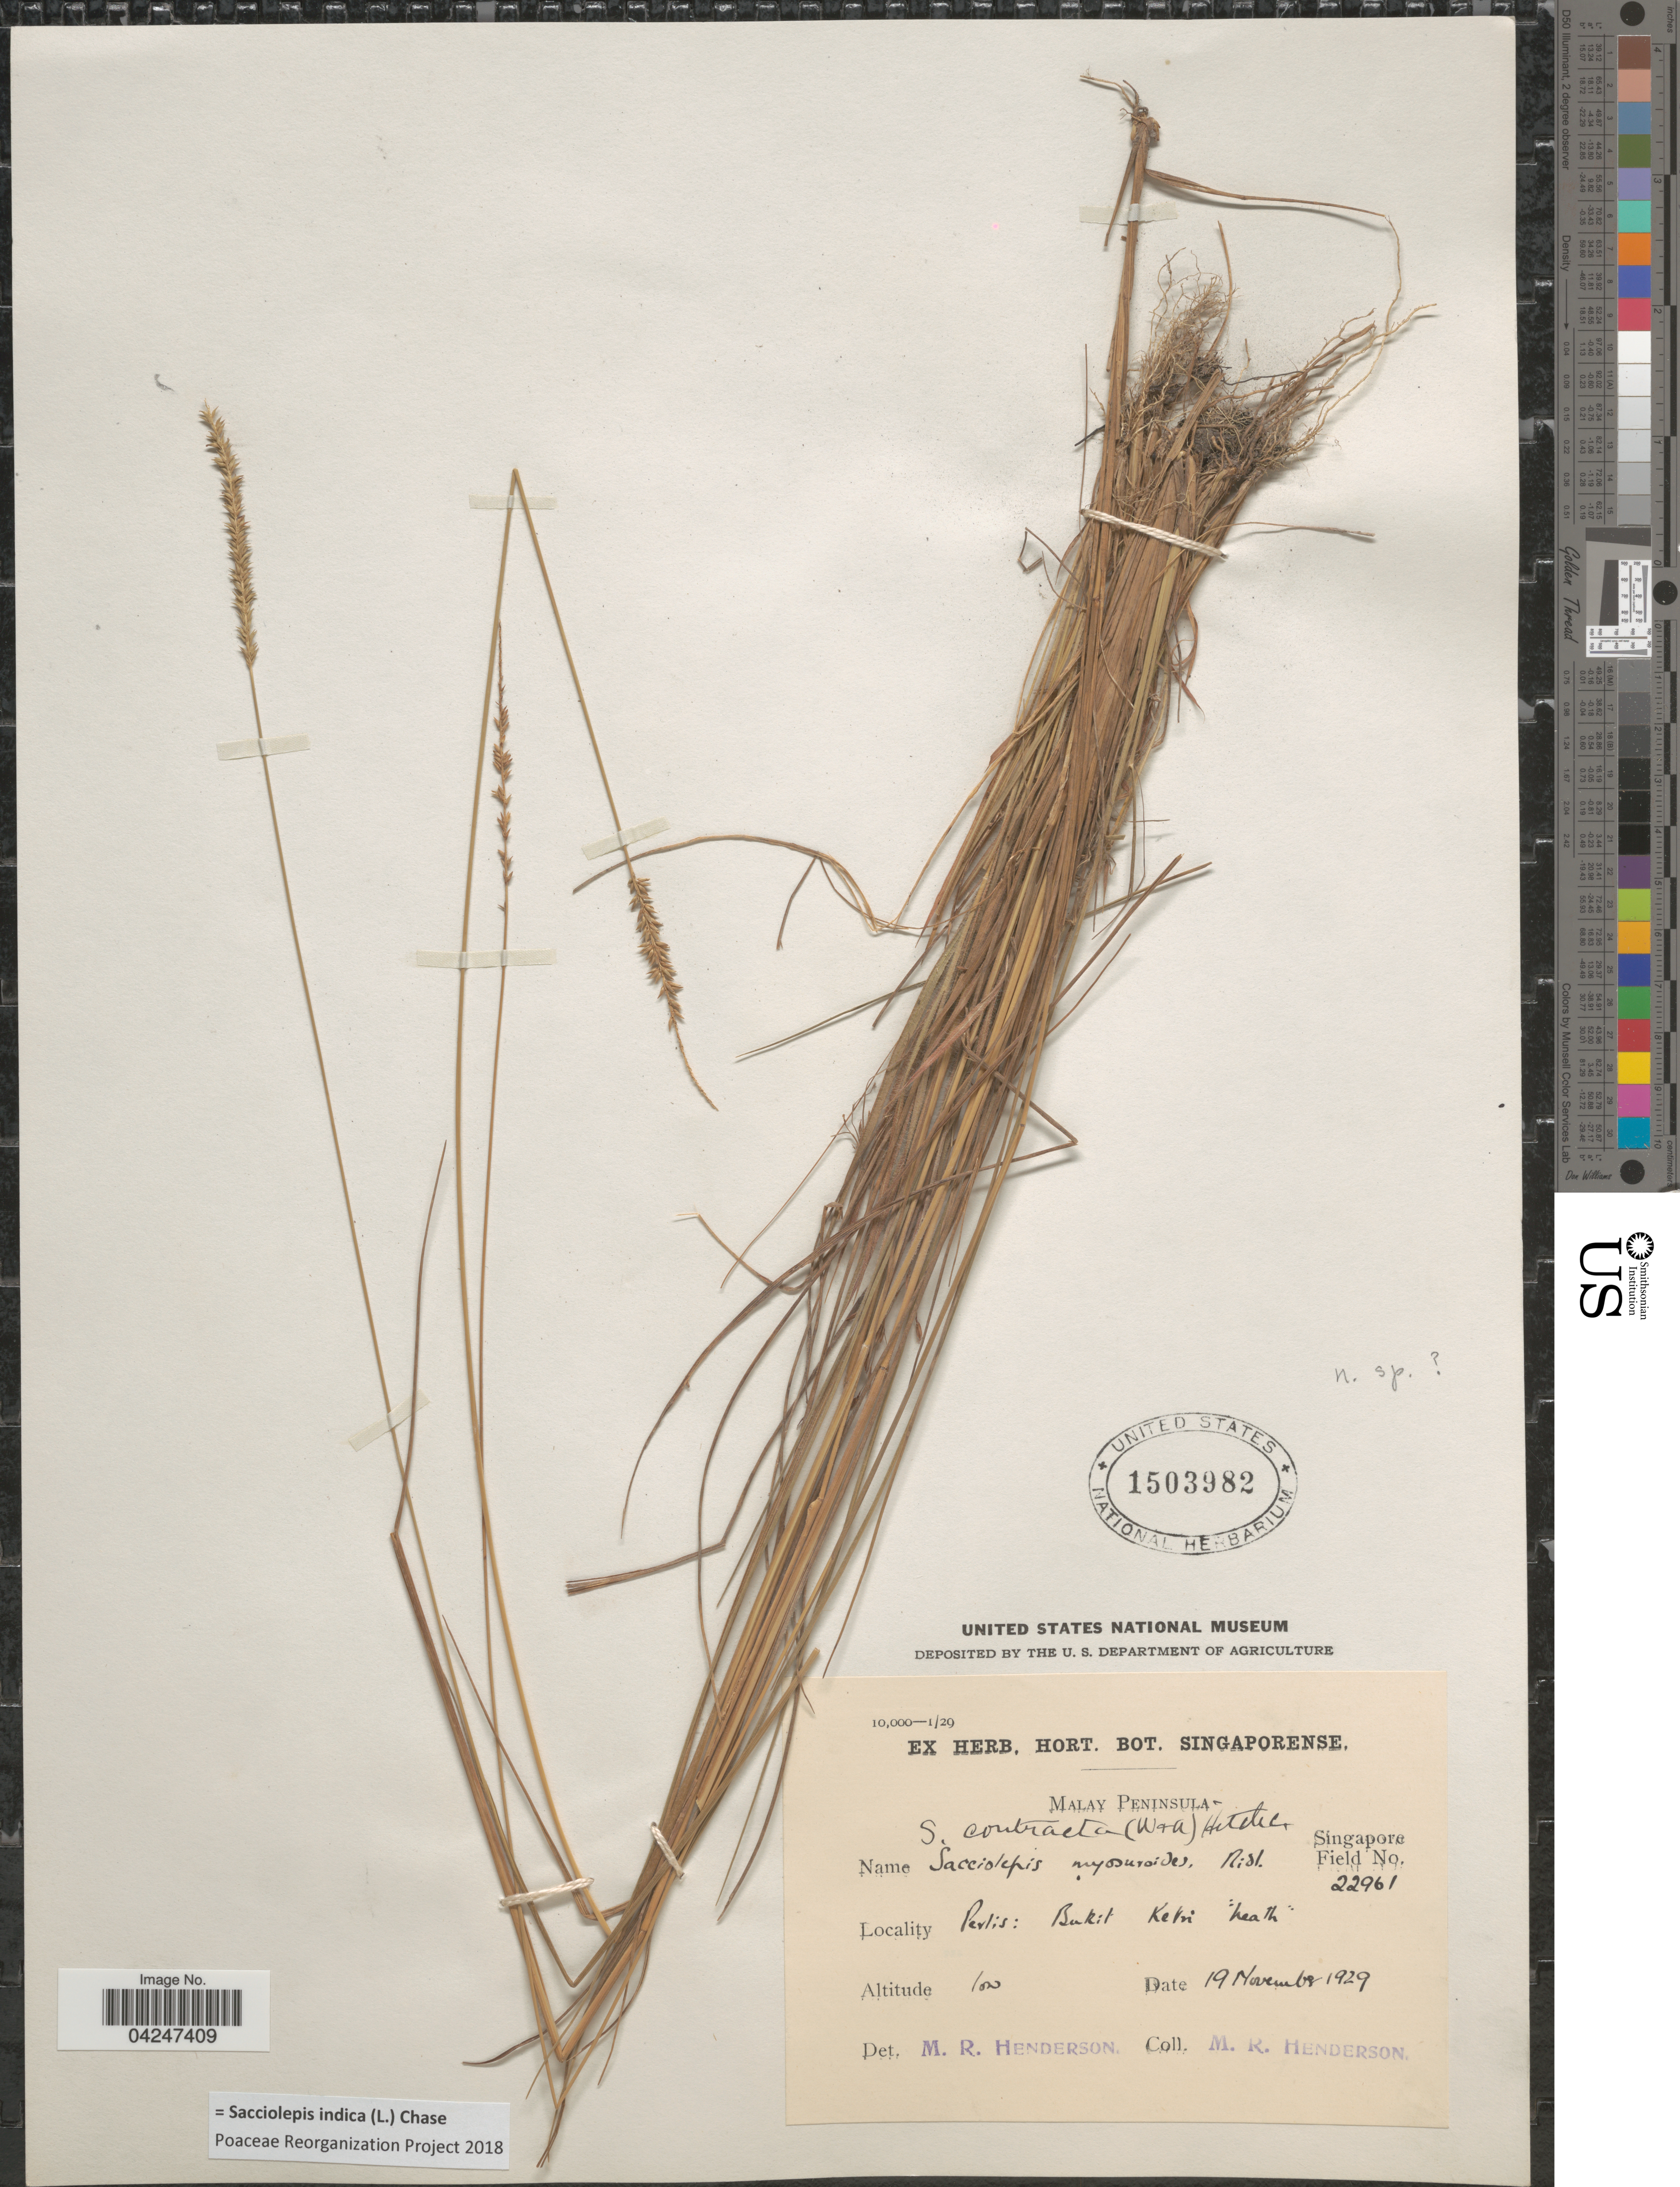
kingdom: Plantae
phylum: Tracheophyta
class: Liliopsida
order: Poales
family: Poaceae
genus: Sacciolepis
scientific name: Sacciolepis indica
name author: (L.) Chase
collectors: M. Henderson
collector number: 22961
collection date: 1929-11-19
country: Malaysia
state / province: Perlis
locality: Malay Peninsula. Bakit Ketri "heath".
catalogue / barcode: US 1503982